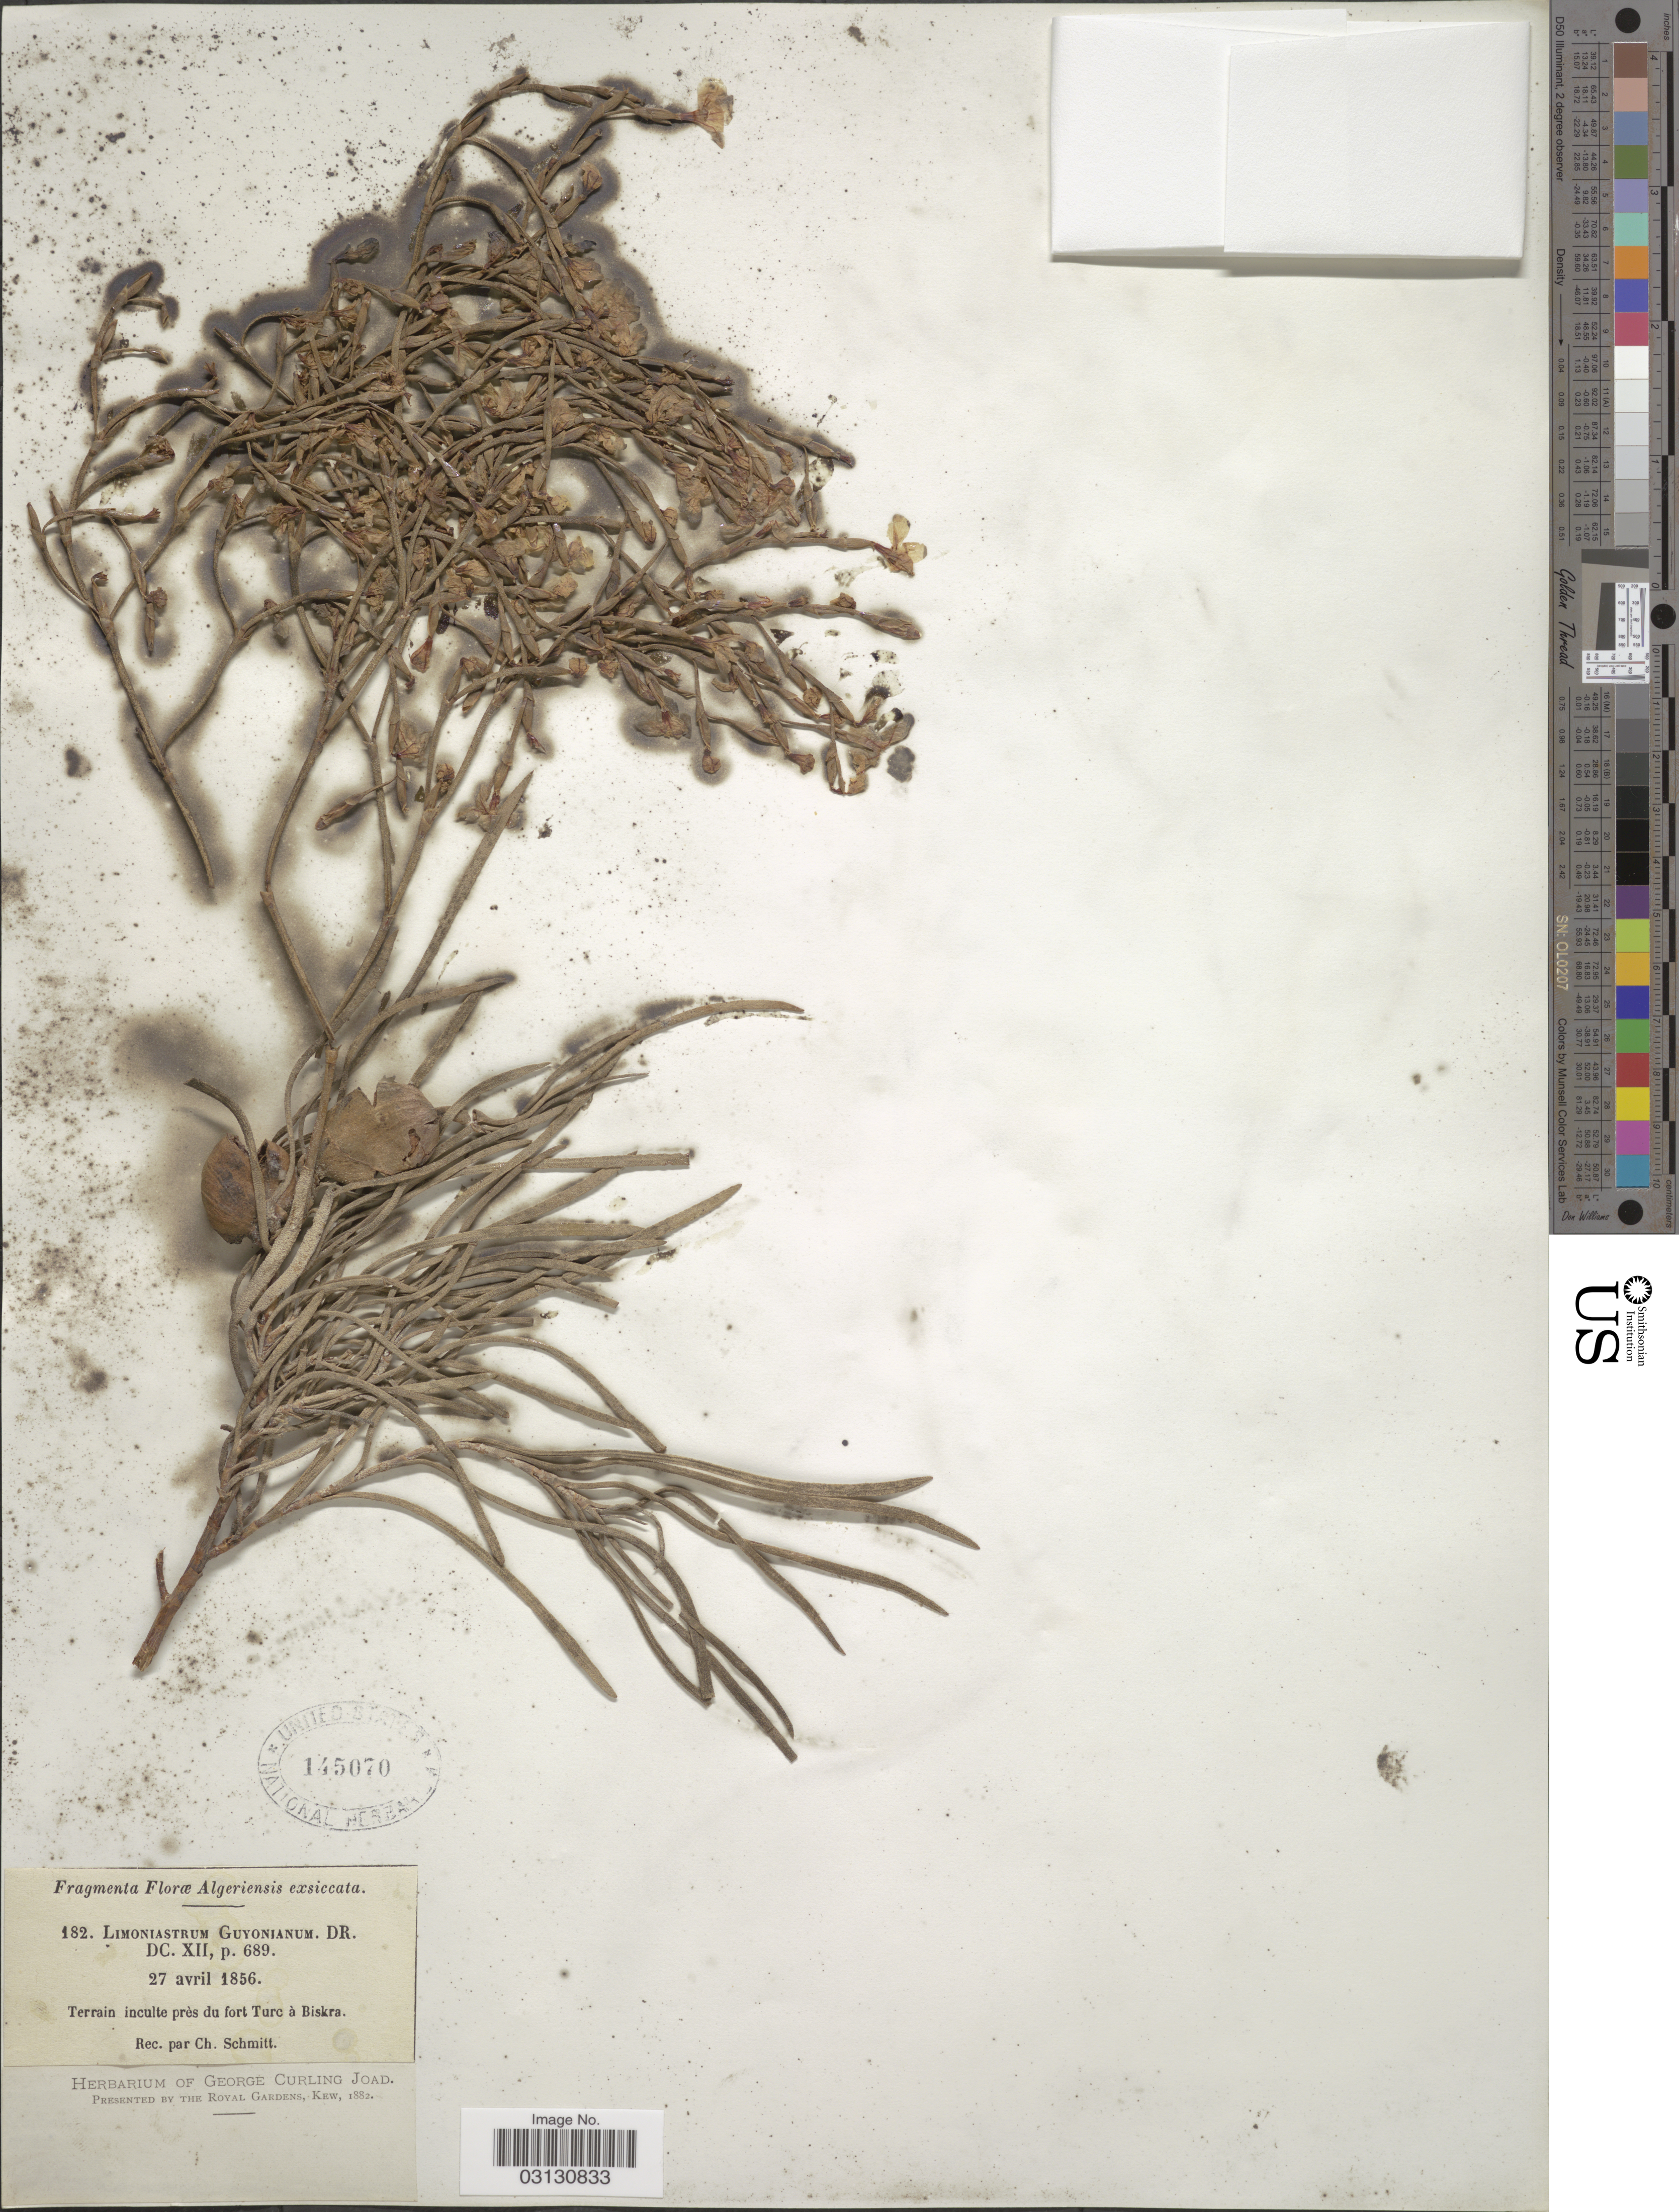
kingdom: Plantae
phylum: Tracheophyta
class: Magnoliopsida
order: Caryophyllales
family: Plumbaginaceae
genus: Limoniastrum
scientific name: Limoniastrum guyonianum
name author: Durieu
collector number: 182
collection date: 1856-04-27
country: Algeria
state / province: Biskra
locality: Terrain inculte près du fort Turc à Biskra.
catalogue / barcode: US 145070